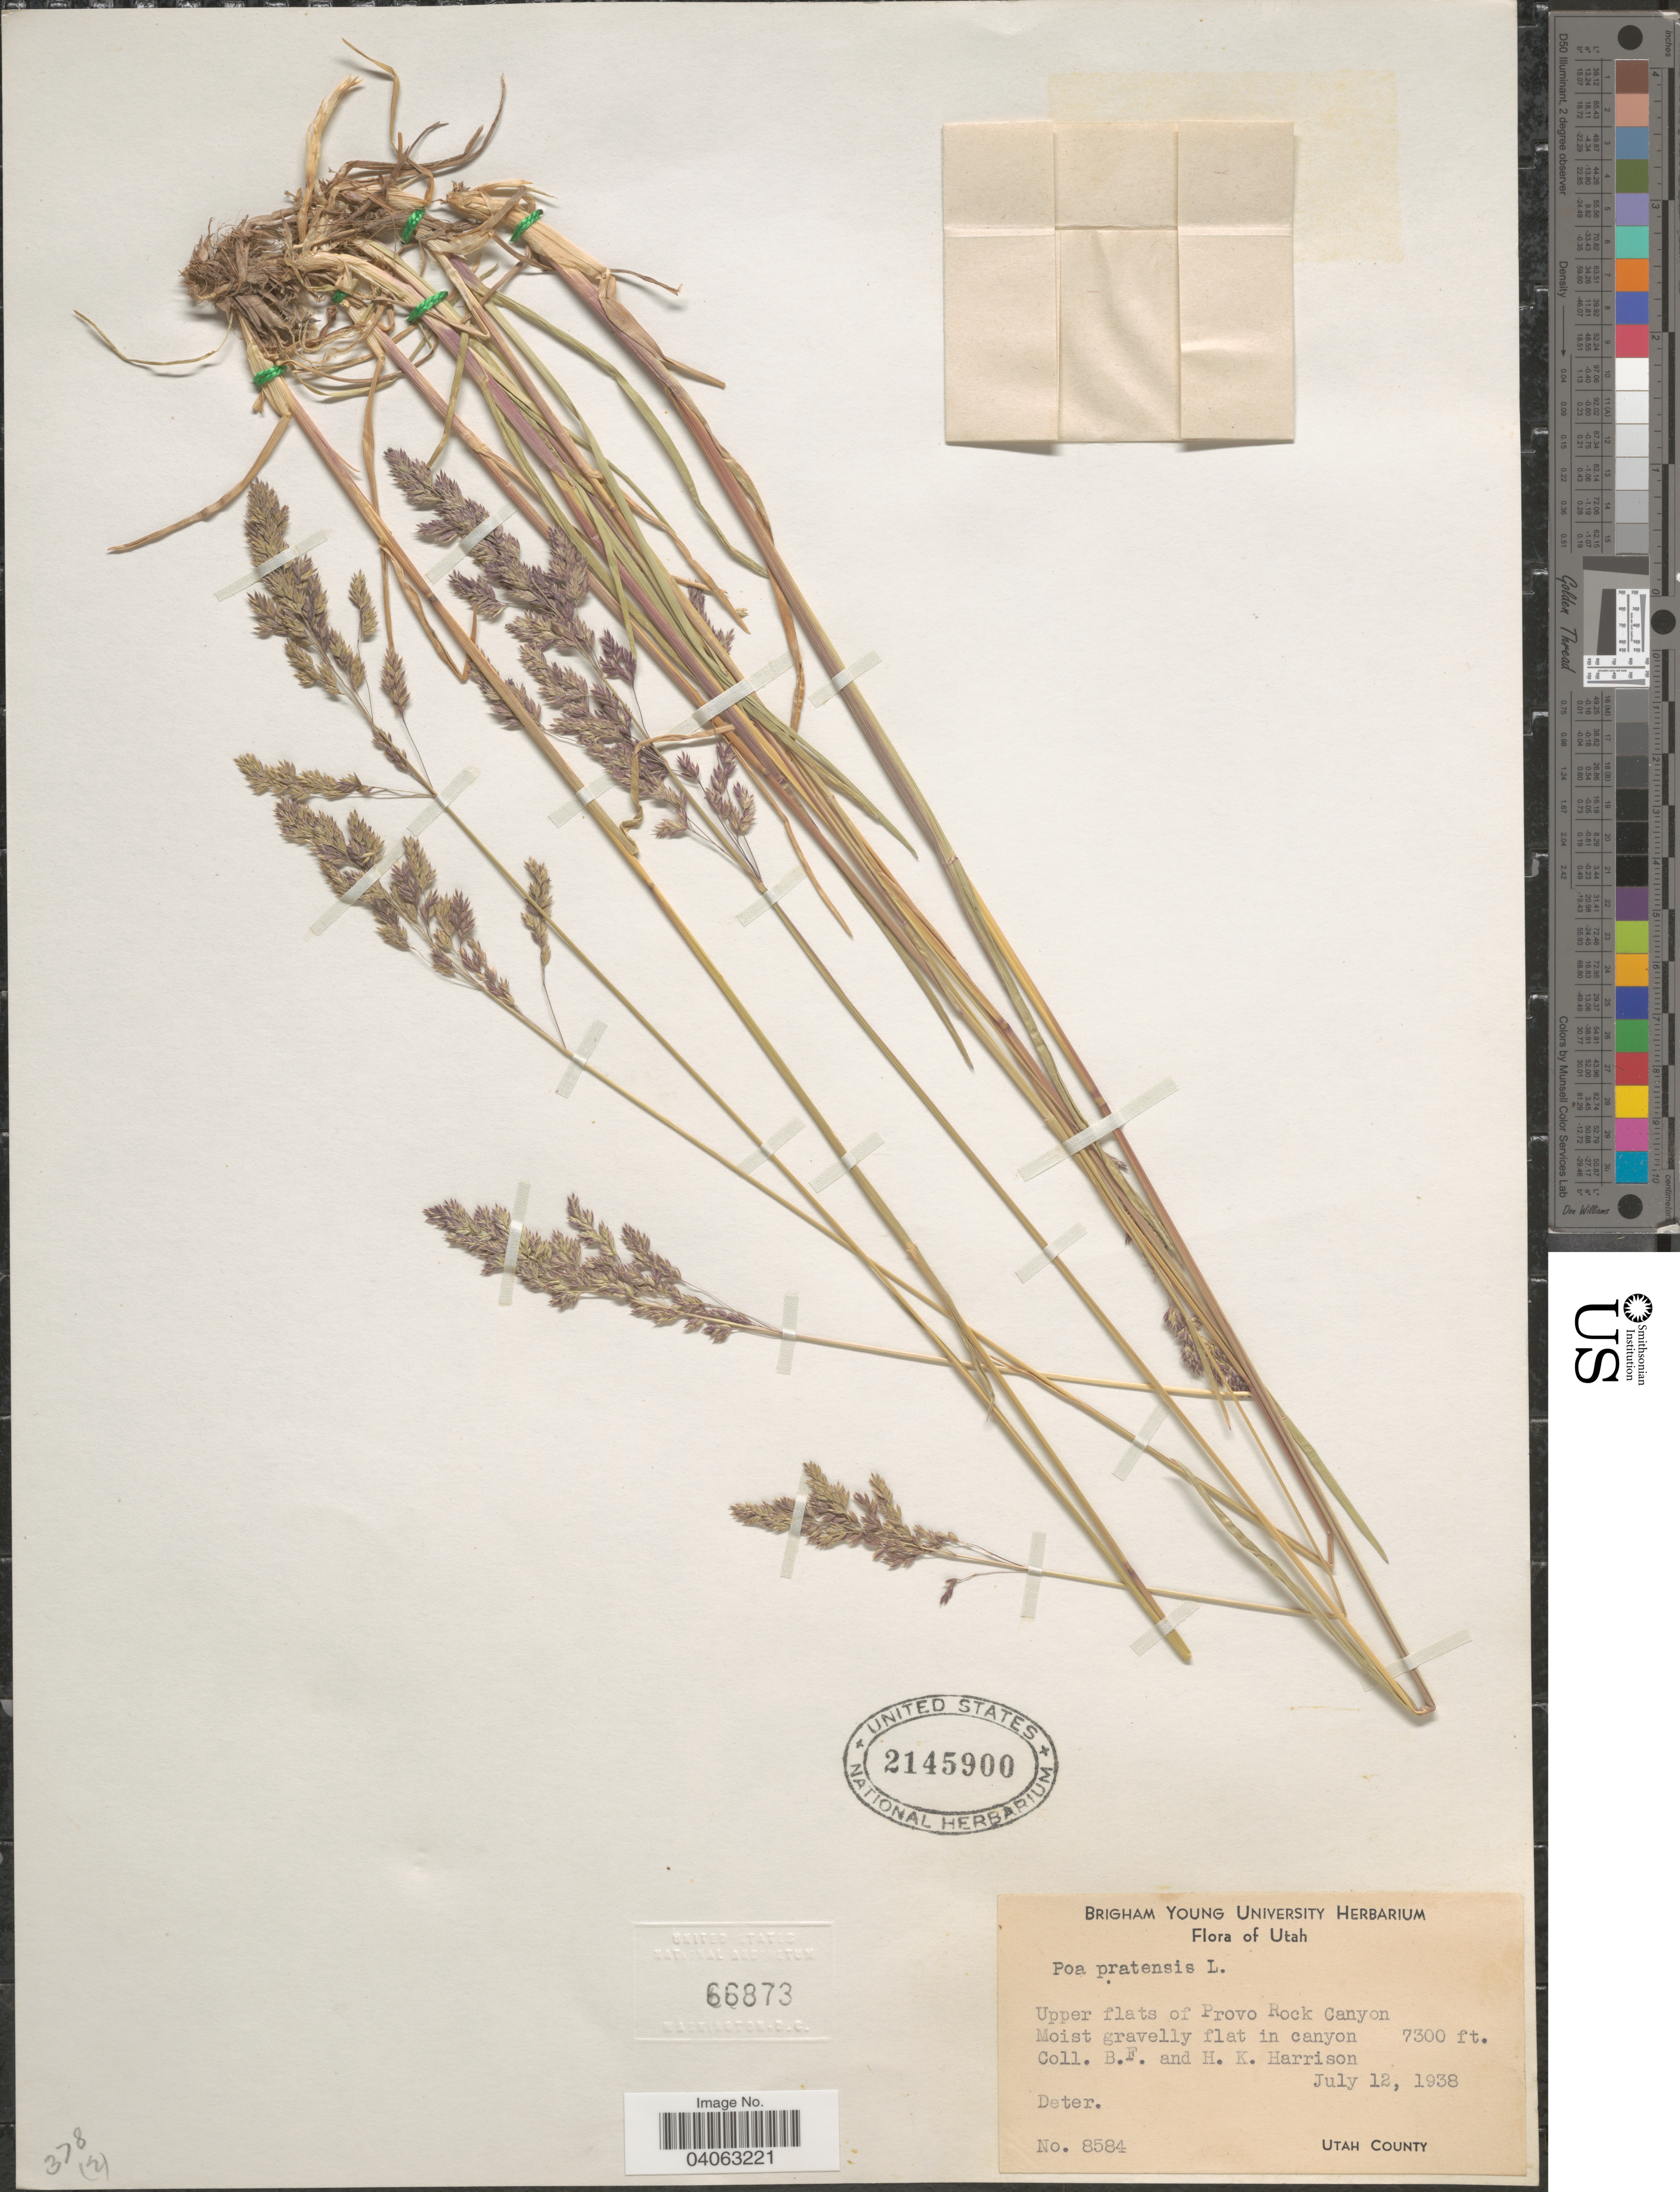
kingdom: Plantae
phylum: Tracheophyta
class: Liliopsida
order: Poales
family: Poaceae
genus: Poa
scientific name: Poa pratensis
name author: L.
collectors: B. F. Harrison & H. Harrison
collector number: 8584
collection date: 1938-07-12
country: United States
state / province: Utah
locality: Upper flats of Provo Rock Canyon. Utah County.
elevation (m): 2225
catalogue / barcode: US 2145900